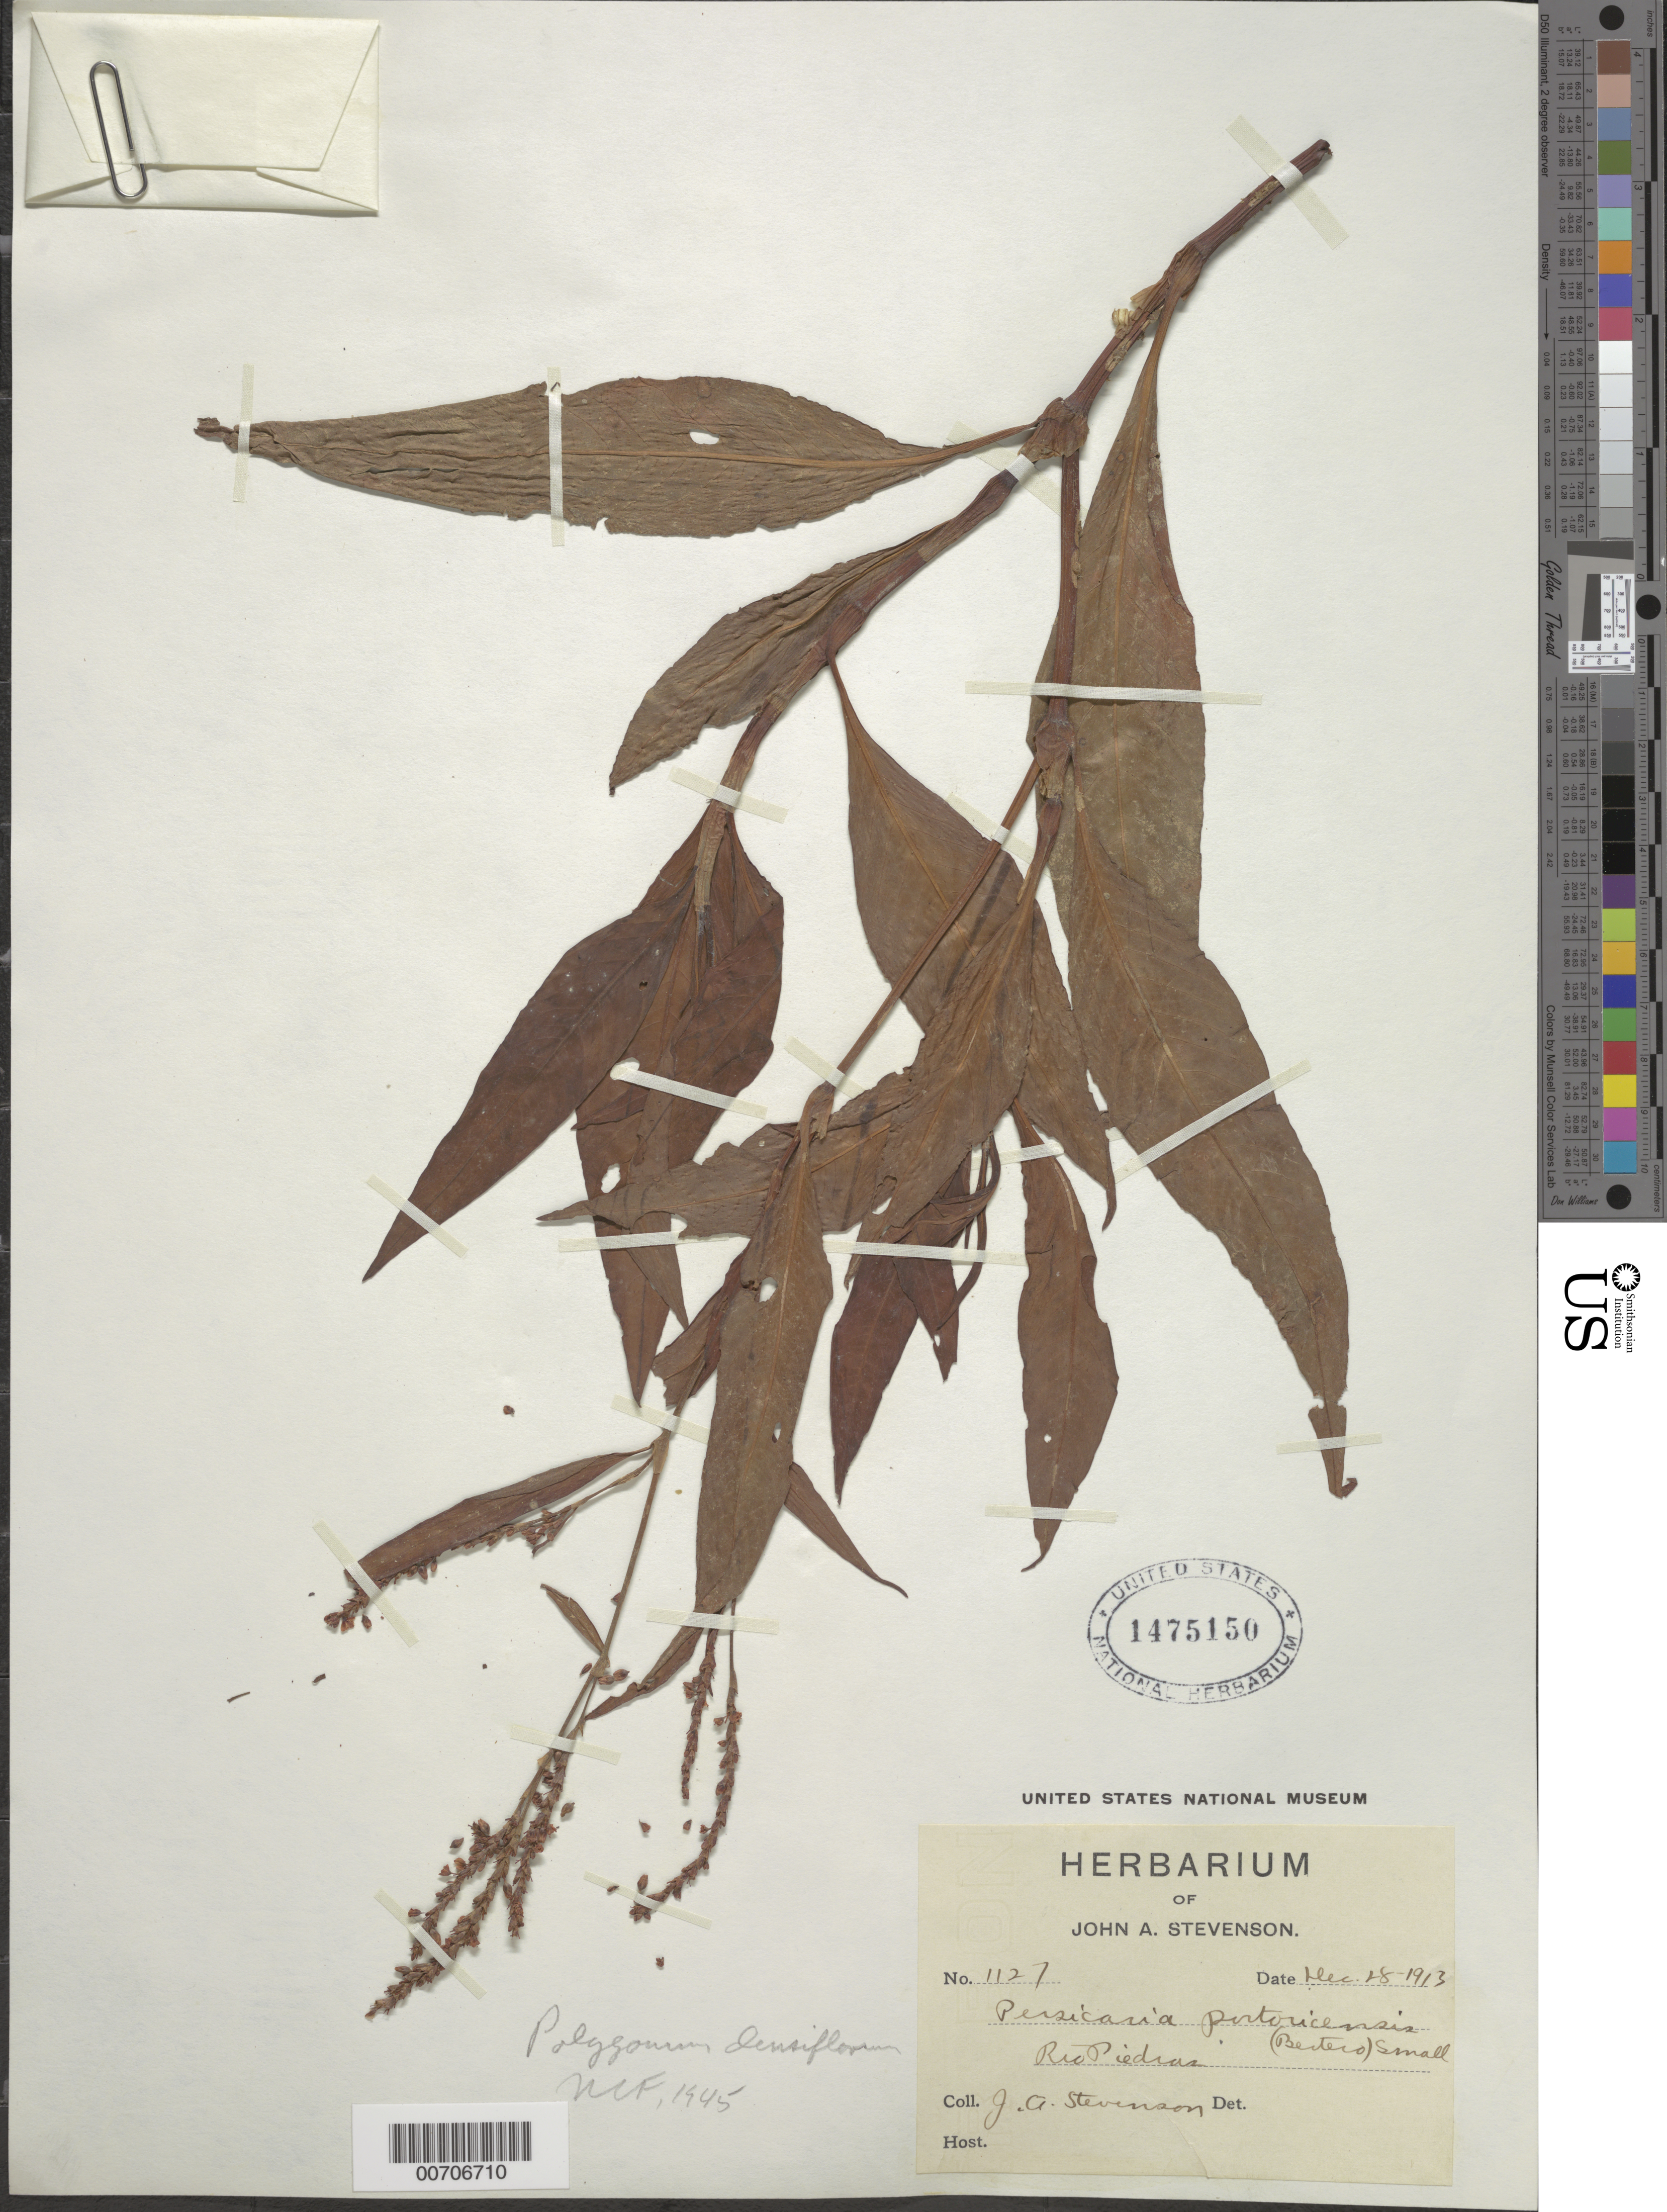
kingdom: Plantae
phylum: Tracheophyta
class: Magnoliopsida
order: Caryophyllales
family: Polygonaceae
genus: Polygonum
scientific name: Polygonum pringlei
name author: Small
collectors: J. Stevenson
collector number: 1127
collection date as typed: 28 Dec 1913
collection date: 1913-12-28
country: Puerto Rico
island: Greater Antilles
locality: Río Piedras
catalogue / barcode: US 1475150